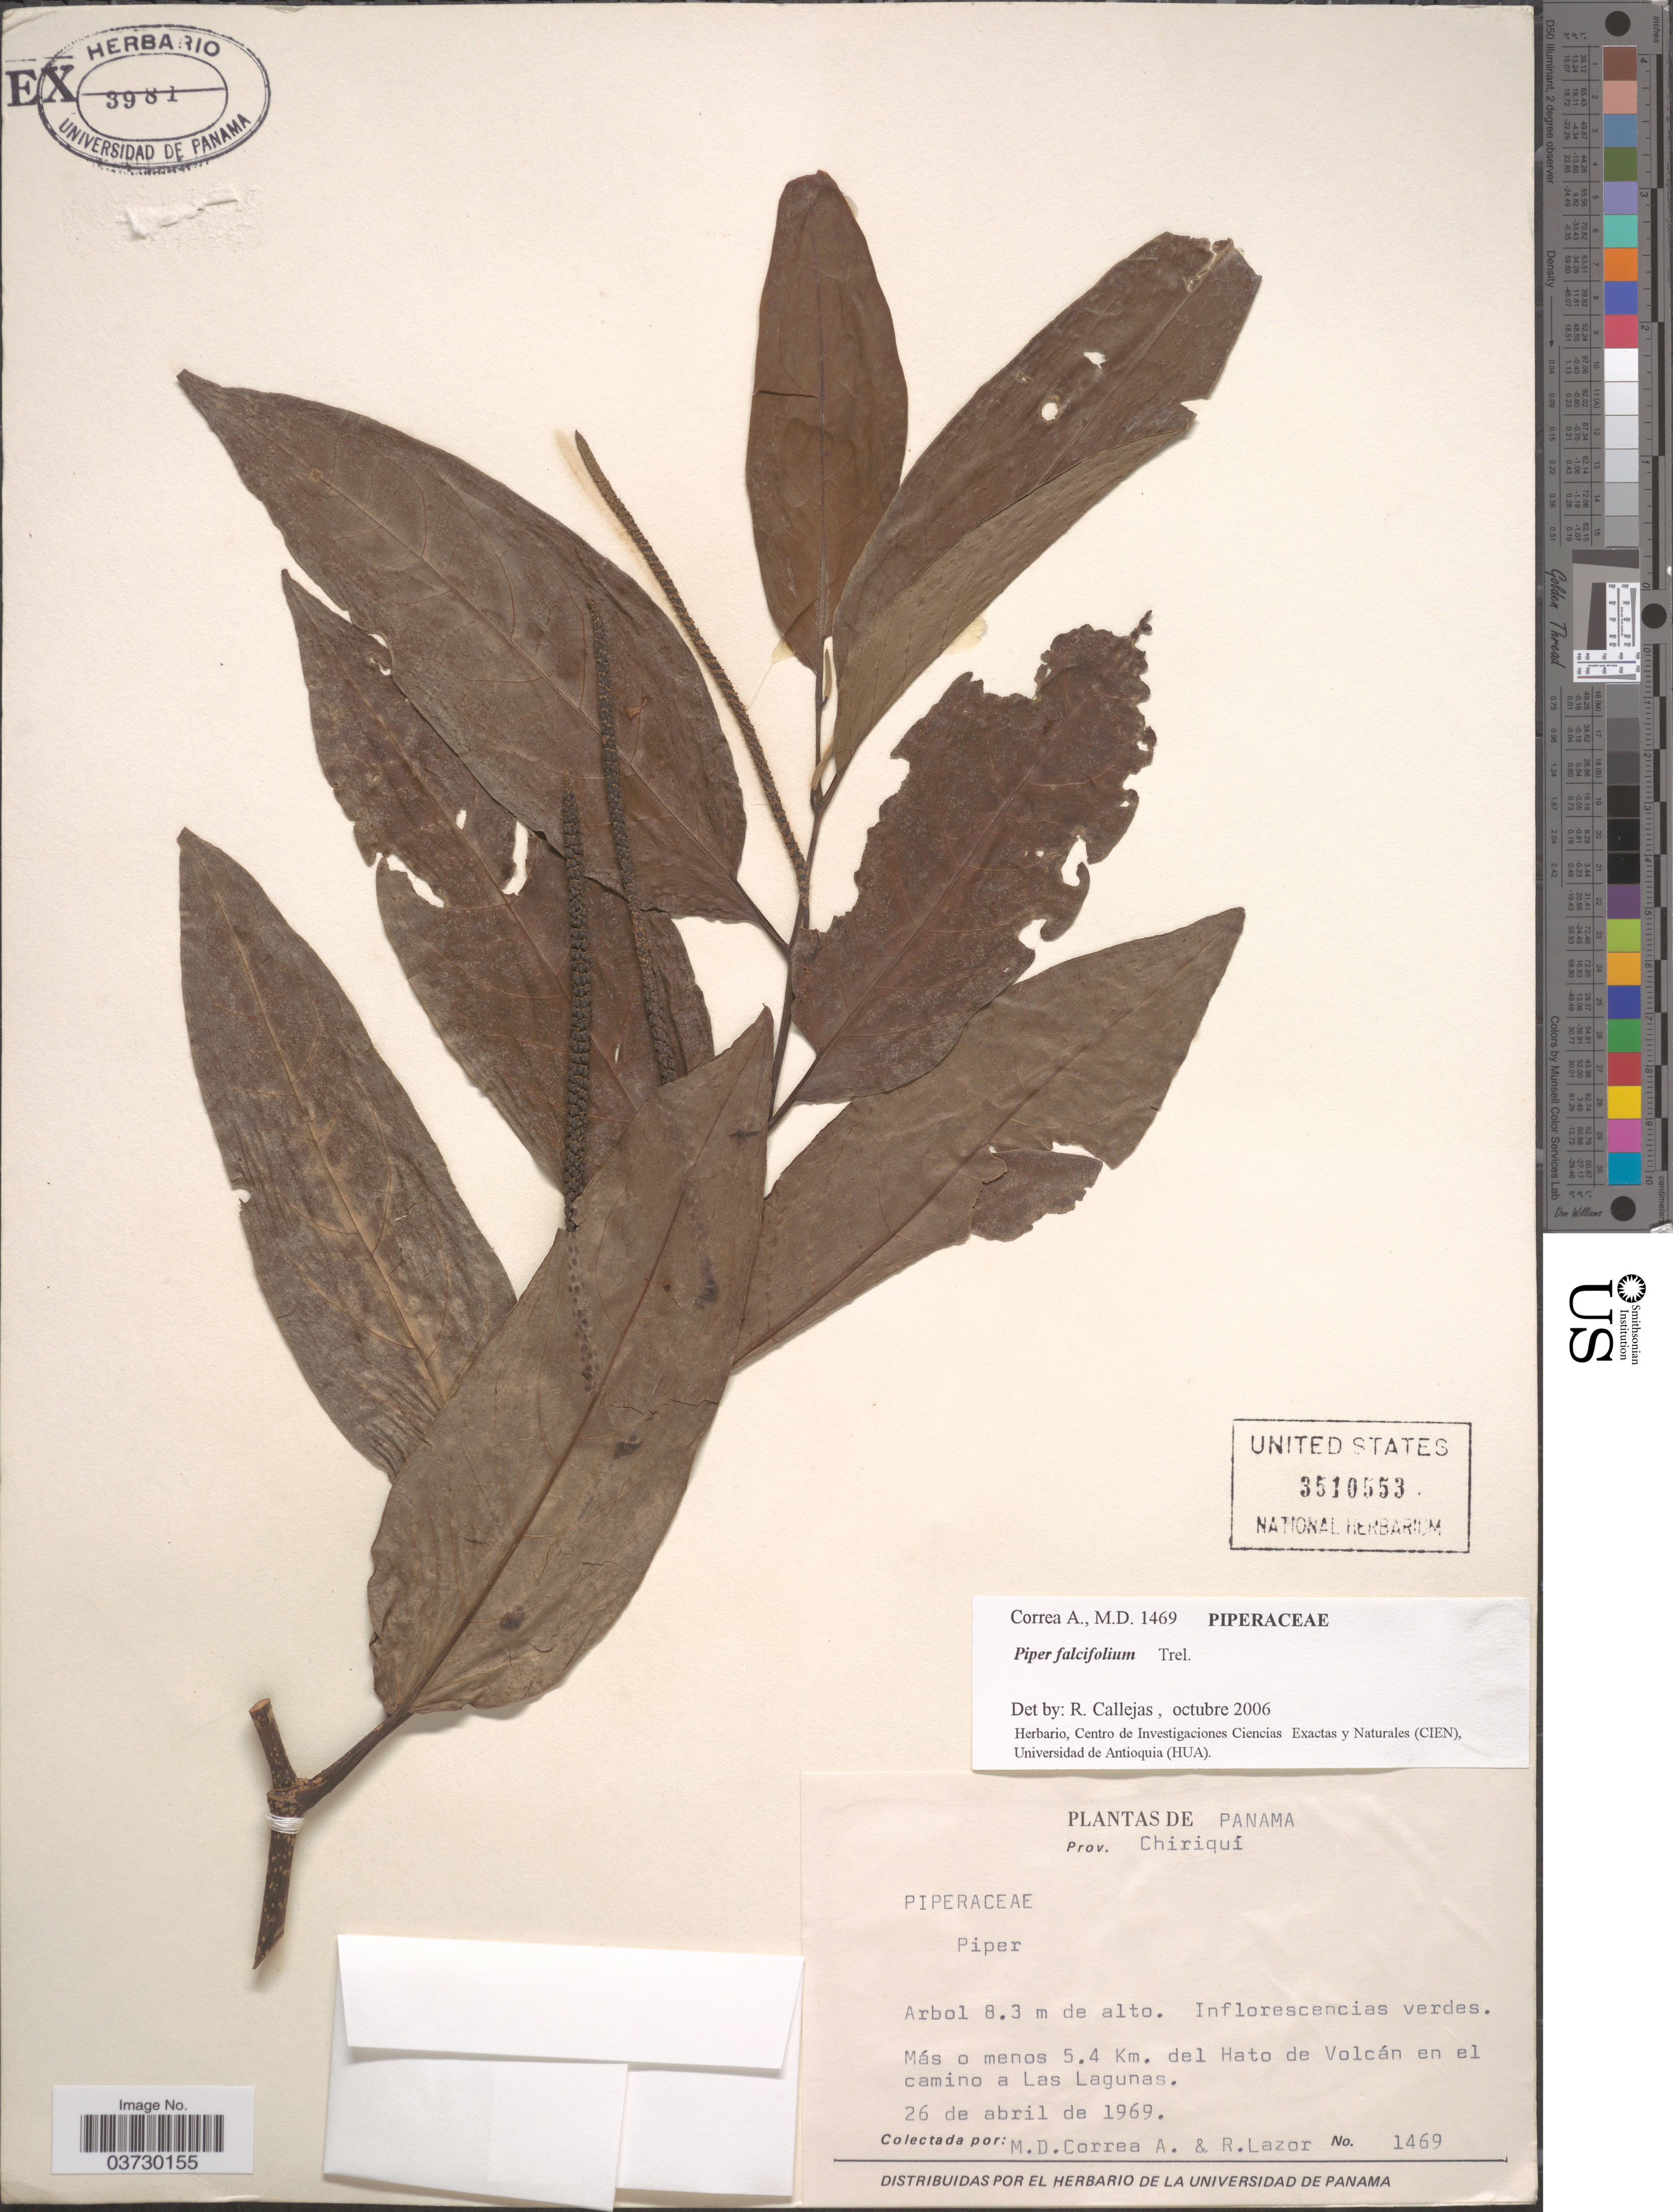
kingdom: Plantae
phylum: Tracheophyta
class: Magnoliopsida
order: Piperales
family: Piperaceae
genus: Piper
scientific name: Piper falcifolium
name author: Trel.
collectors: M. D. Corrêa-A. & R. L. Lazor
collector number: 1469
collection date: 1969-04-26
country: Panama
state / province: Chiriqui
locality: Más o menos 5.4 Km. del Hato de Volcán en el camino a Las Lagunas.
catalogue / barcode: US 3510553